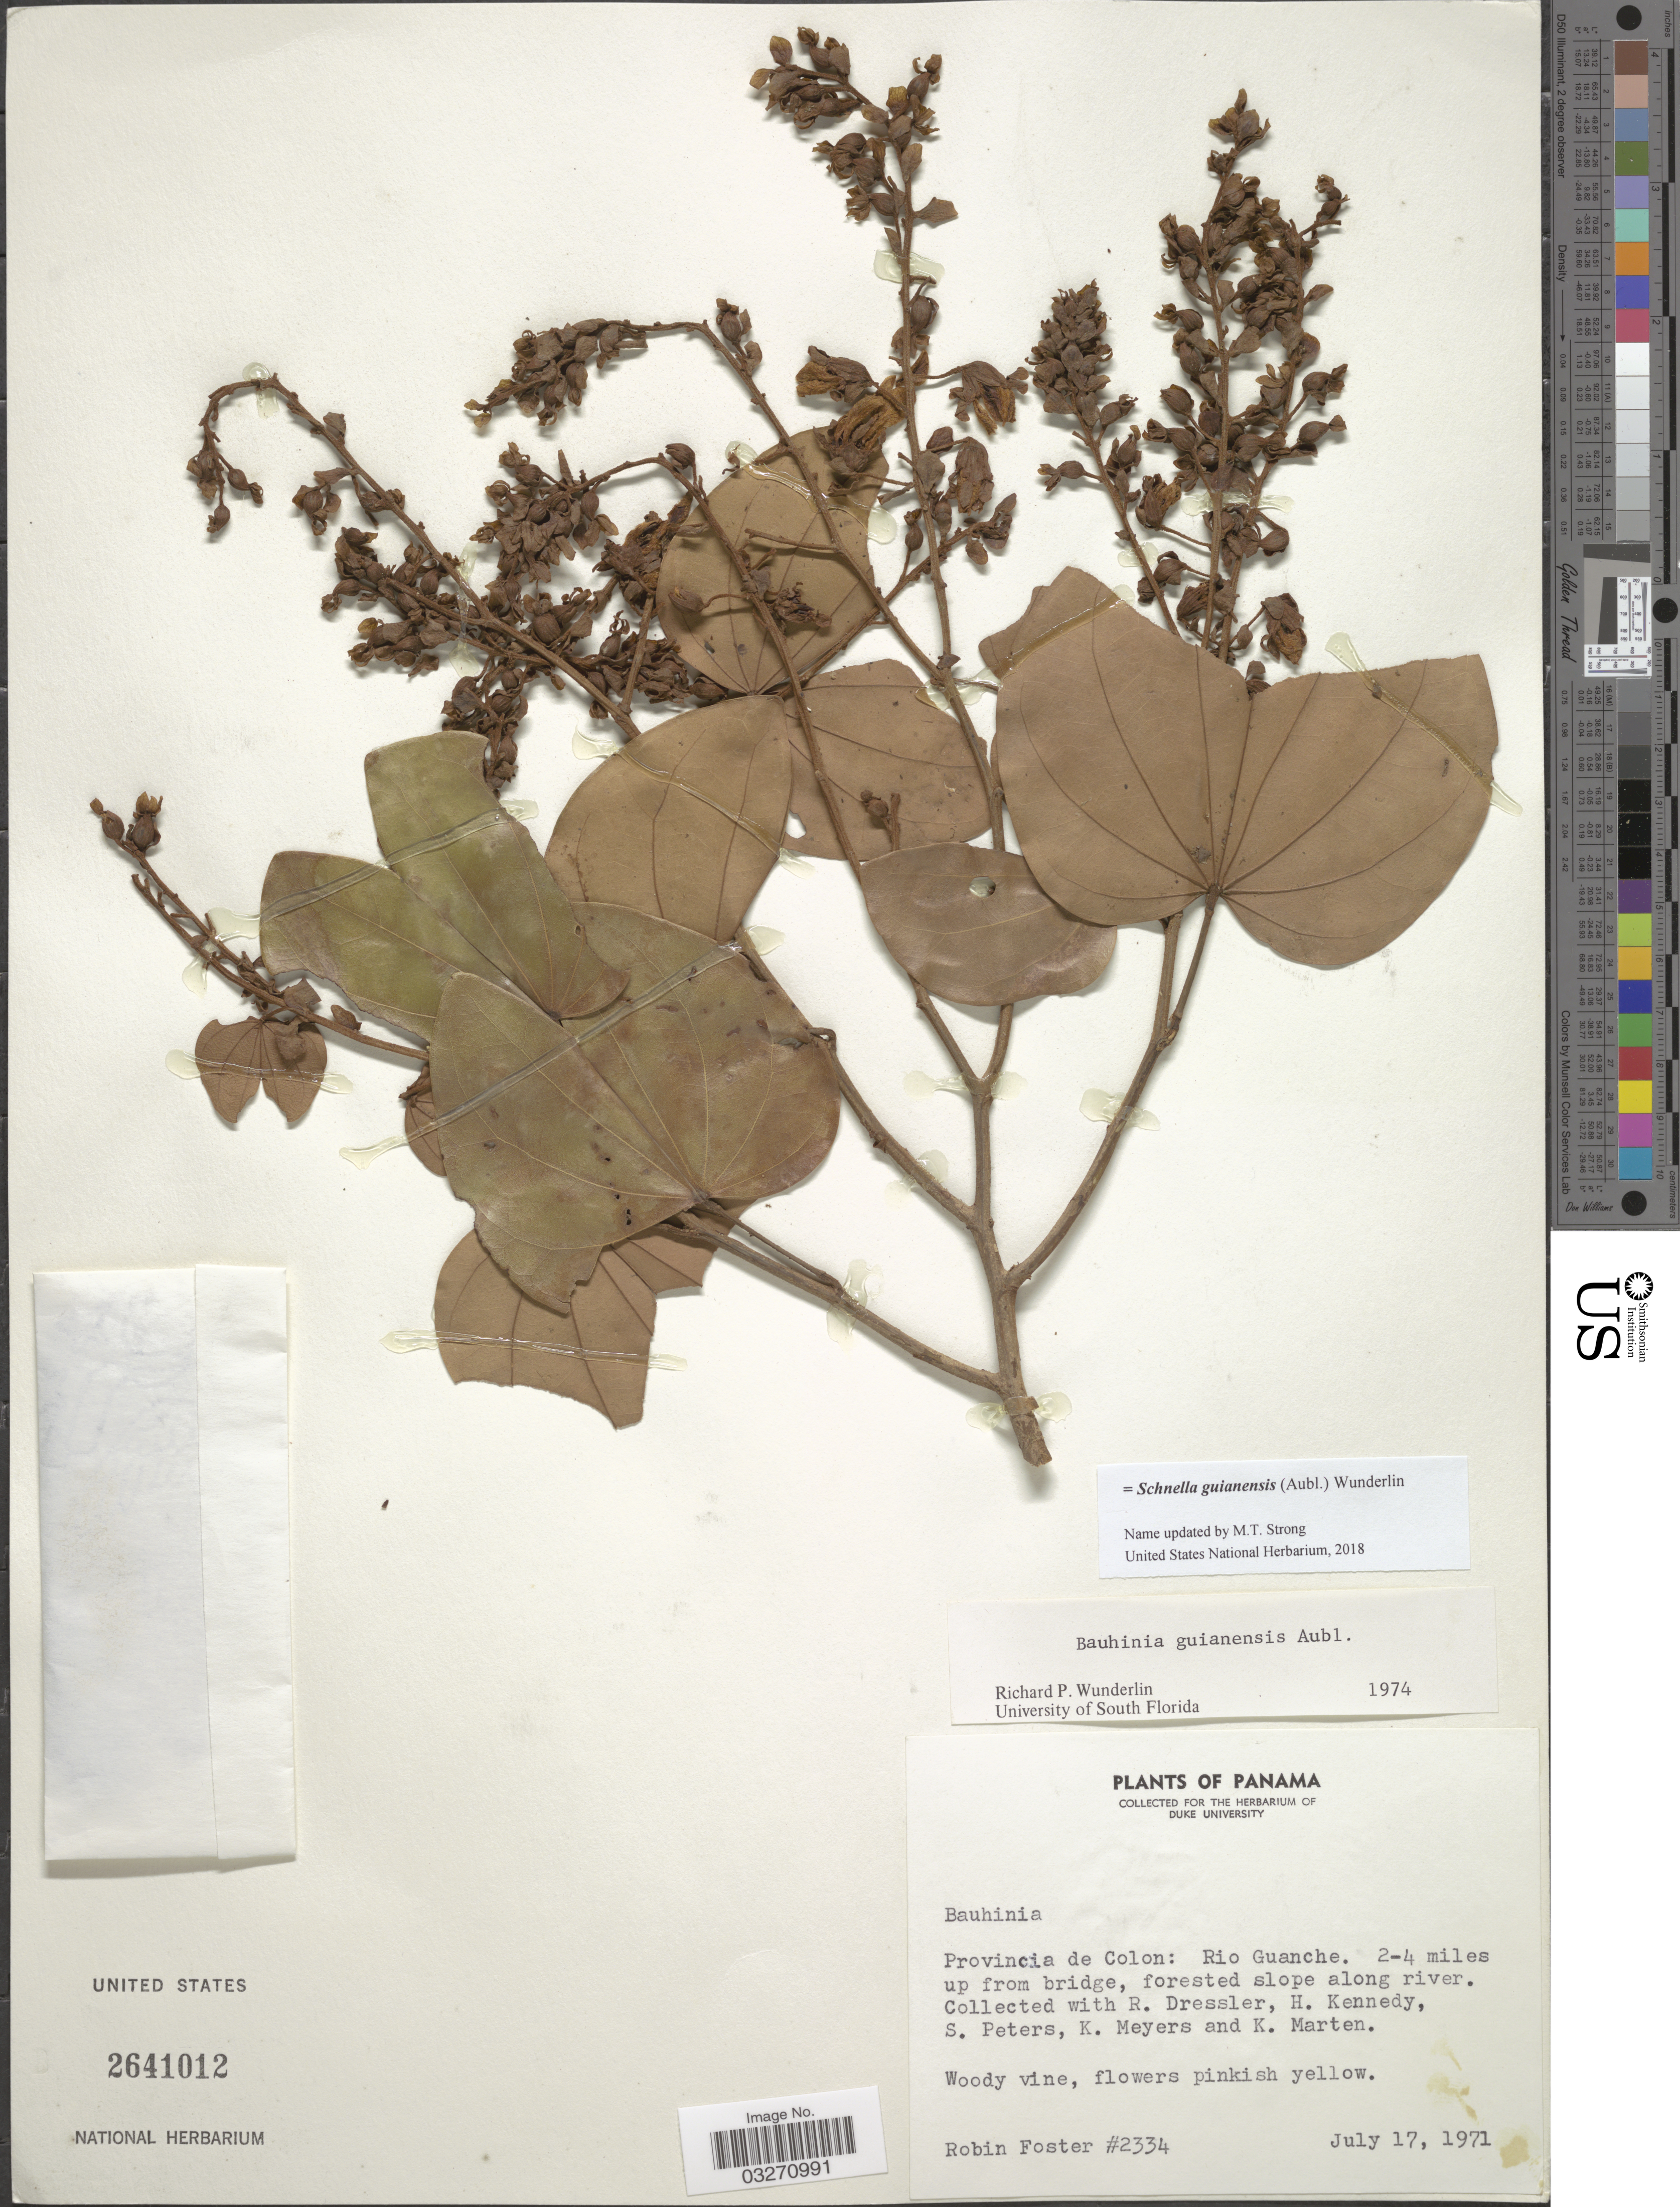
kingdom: Plantae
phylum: Tracheophyta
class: Magnoliopsida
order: Fabales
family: Fabaceae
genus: Schnella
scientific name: Schnella guianensis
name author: (Aubl.) Wunderlin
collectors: R. B. Foster, R. Dressler, H. Kennedy & S. Peters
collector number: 2334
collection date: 1971-07-17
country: Panama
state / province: Colón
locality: Rio Guanche. 2-4 miles up from bridge, forested slope along river.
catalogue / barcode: US 2641012